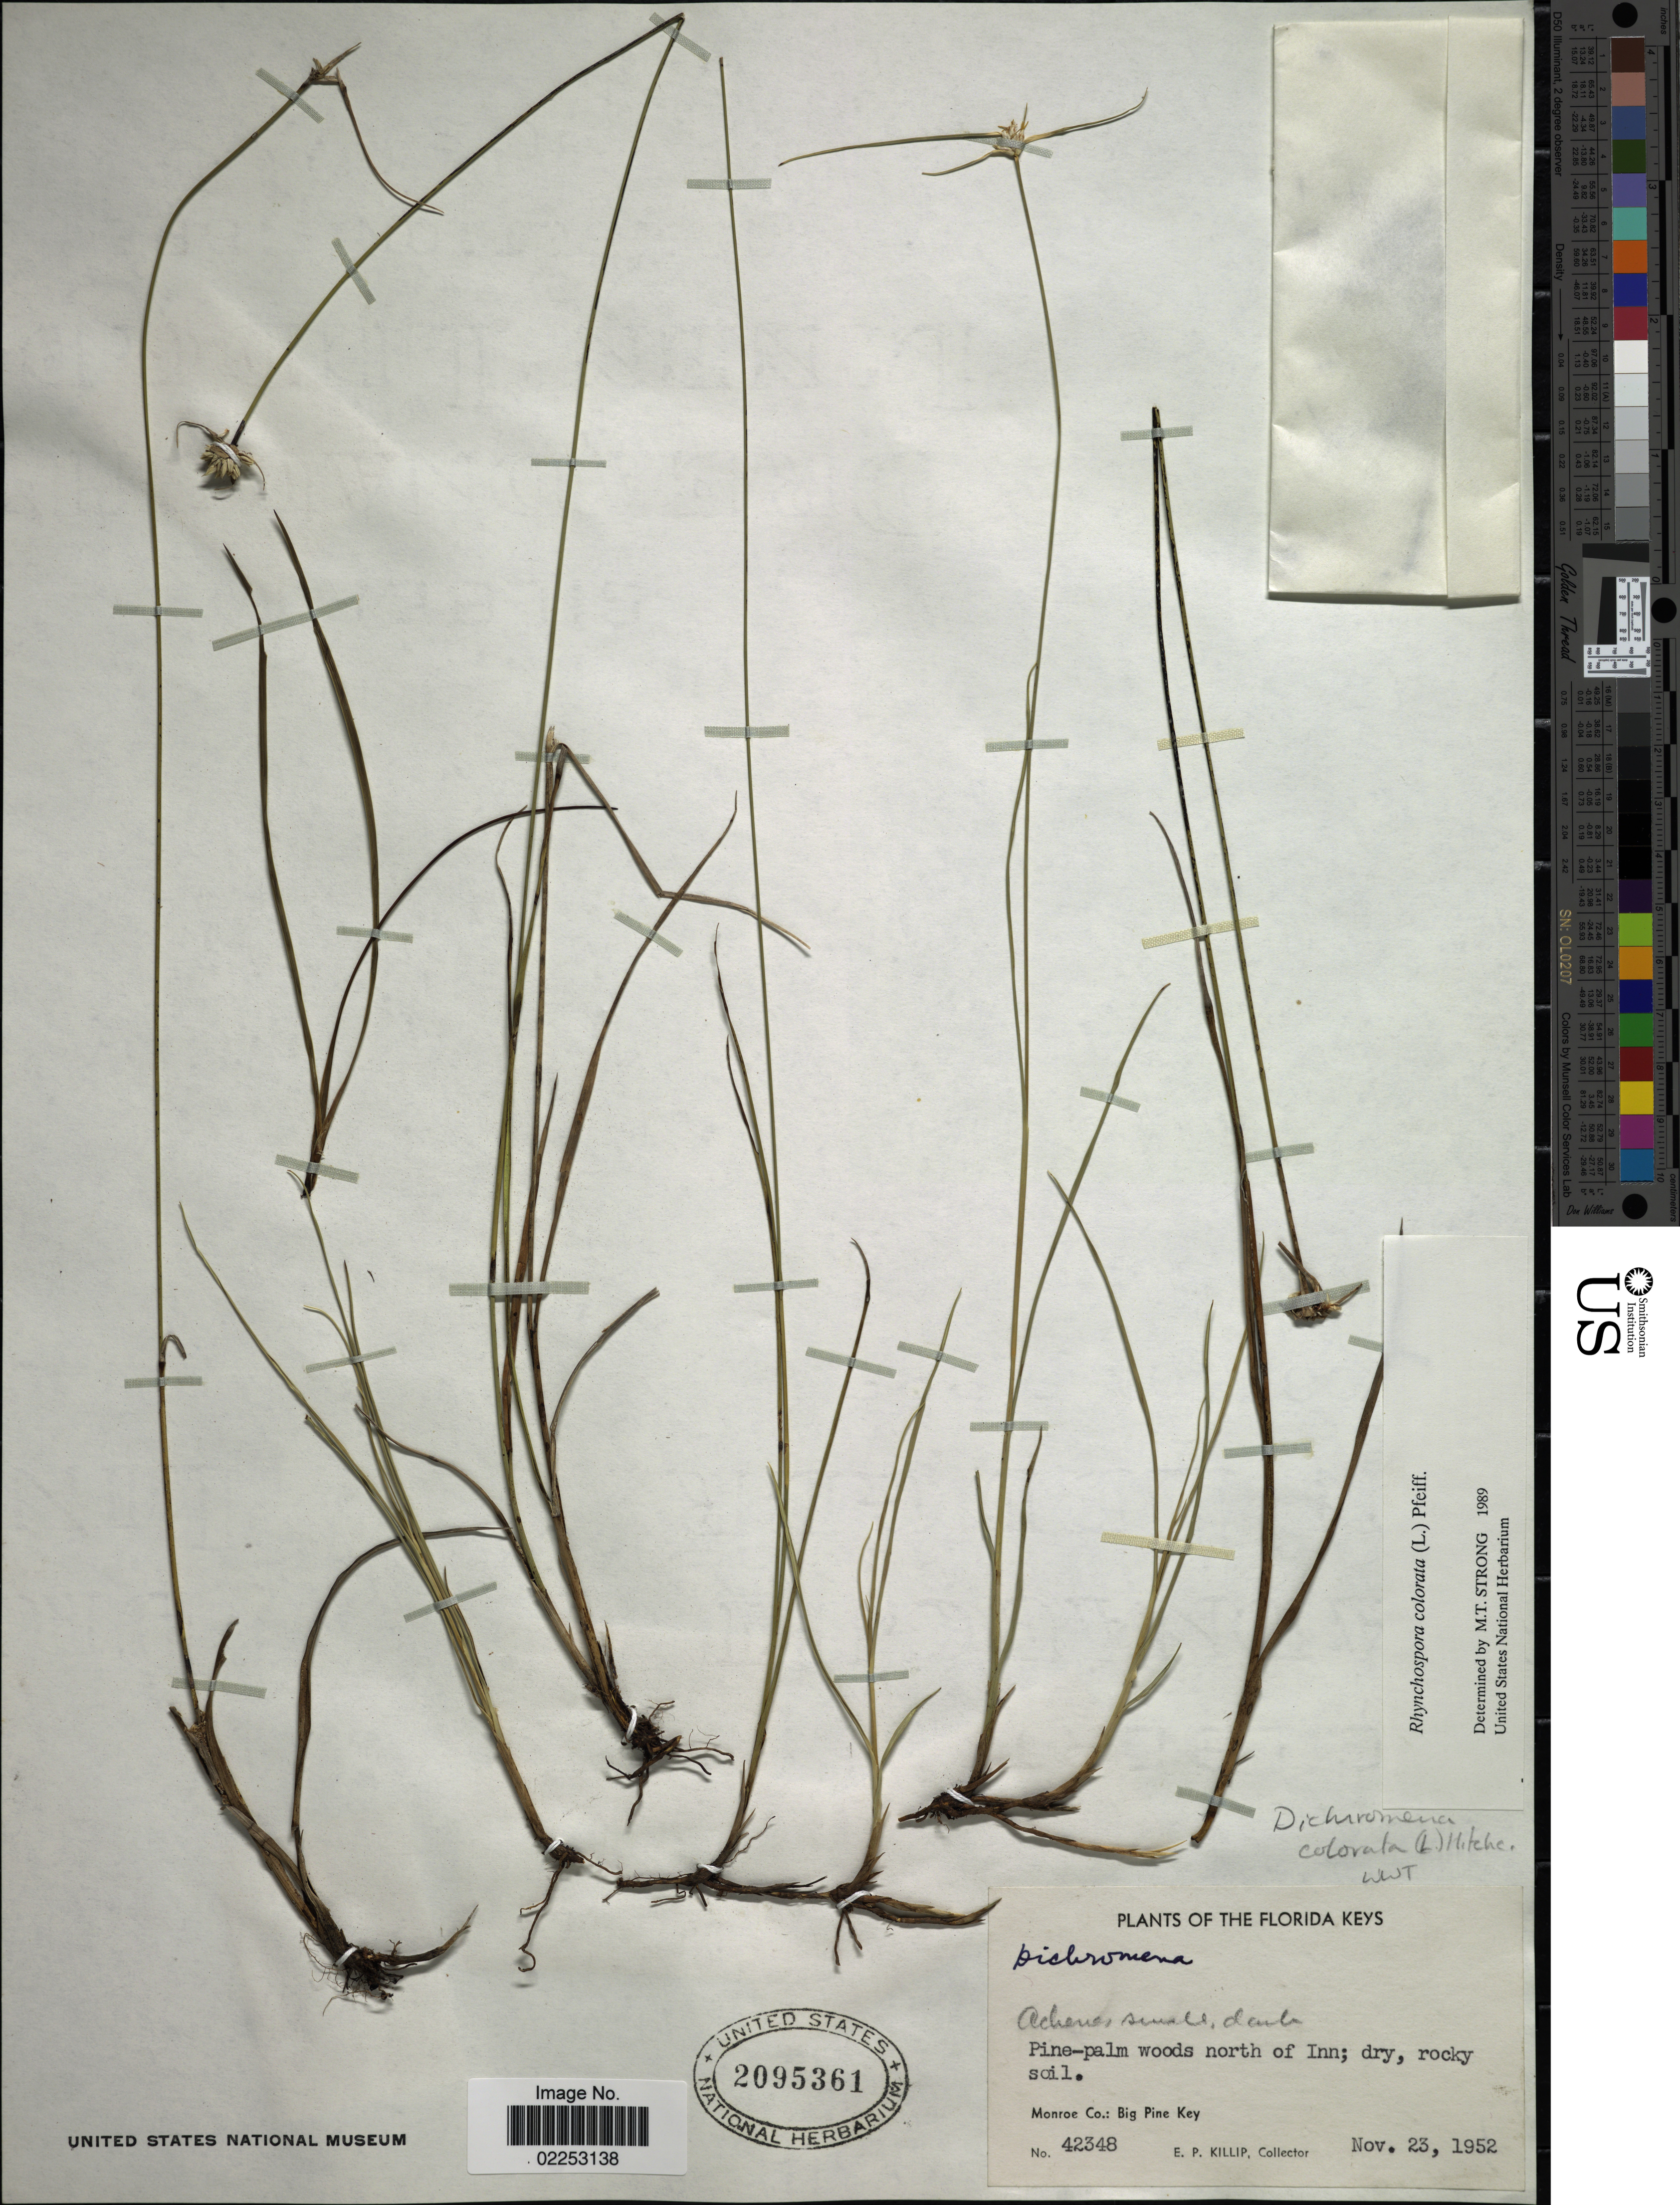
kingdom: Plantae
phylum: Tracheophyta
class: Liliopsida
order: Poales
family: Cyperaceae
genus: Rhynchospora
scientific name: Rhynchospora colorata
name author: (L.) H. Pfeiff.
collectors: E. P. Killip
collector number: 42348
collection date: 1952-11-23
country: United States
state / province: Florida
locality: Florida Keys. north of Inn. Monroe Co.: Big Pine Key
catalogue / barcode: US 2095361